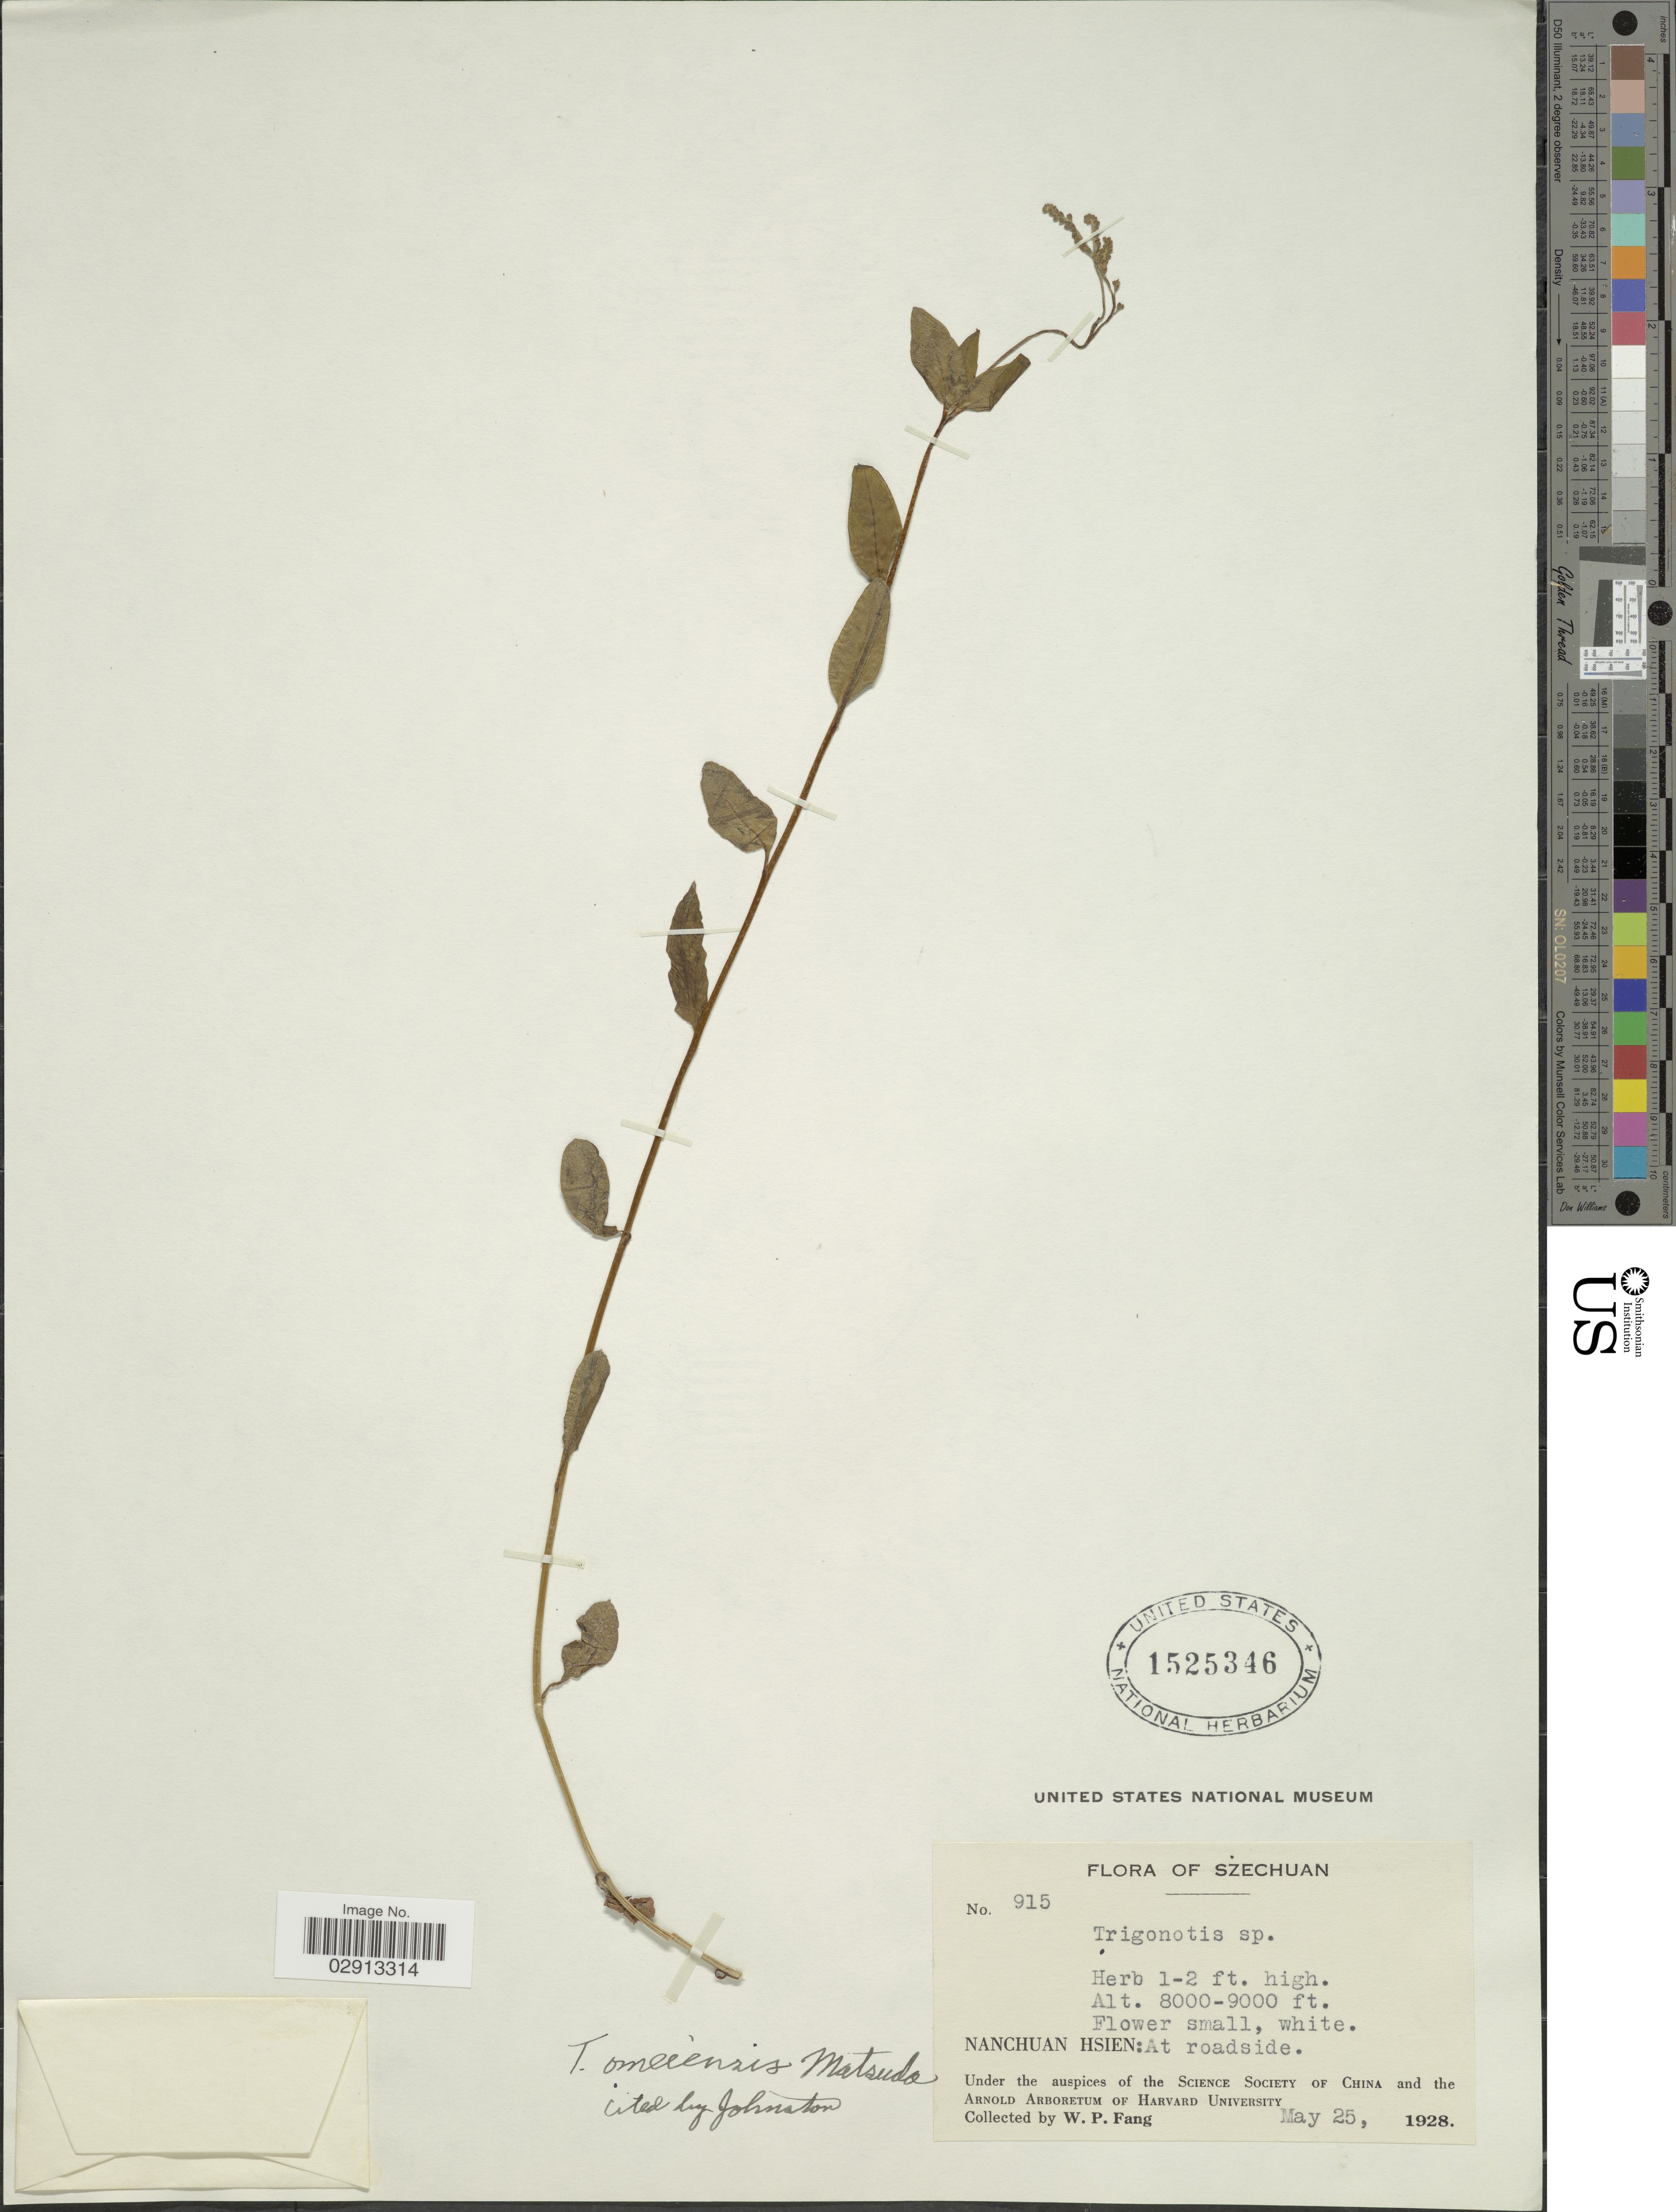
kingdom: Plantae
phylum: Tracheophyta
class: Magnoliopsida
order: Boraginales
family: Boraginaceae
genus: Trigonotis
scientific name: Trigonotis omeiensis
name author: Matsuda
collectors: W. P. Fang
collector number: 915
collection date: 1928-05-25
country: China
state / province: Sichuan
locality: Szechuan. Nanchuan Hsien: At roadside.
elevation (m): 2438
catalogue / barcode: US 1525346